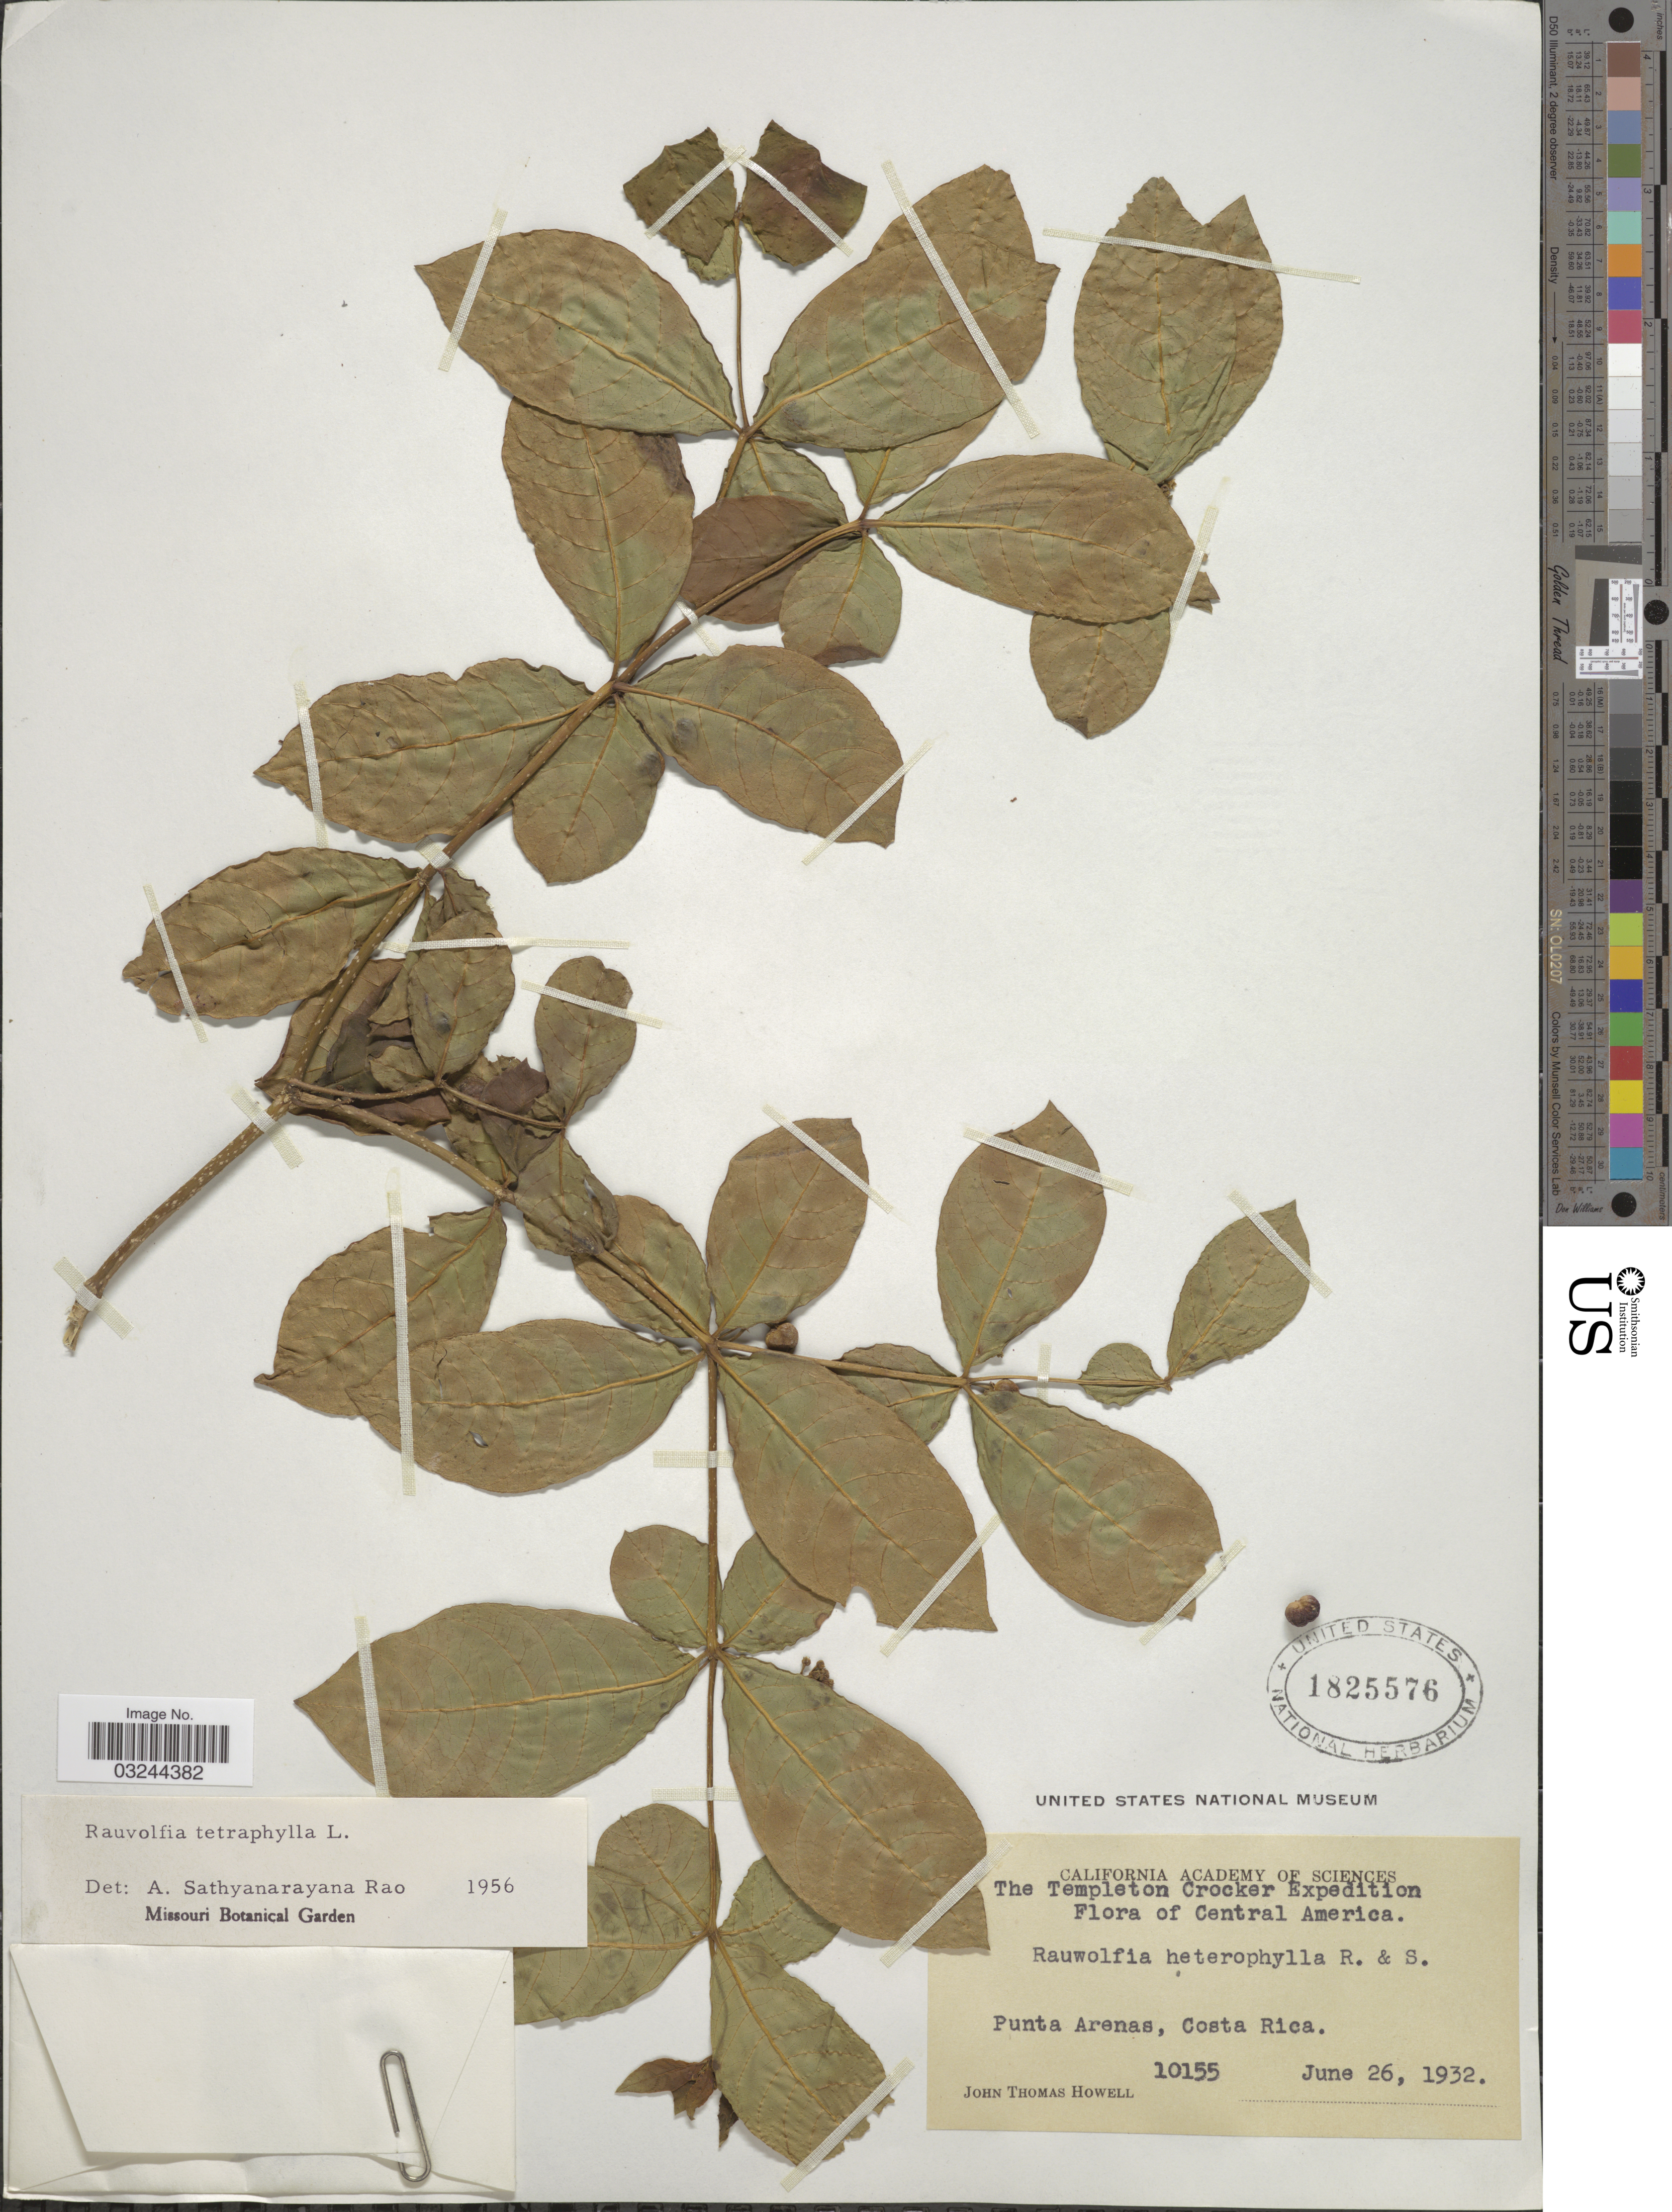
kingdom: Plantae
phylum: Tracheophyta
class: Magnoliopsida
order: Gentianales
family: Apocynaceae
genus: Rauvolfia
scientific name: Rauvolfia tetraphylla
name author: L.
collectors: J. T. Howell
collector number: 10155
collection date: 1932-06-26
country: Costa Rica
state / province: Puntarenas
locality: Punta Arenas.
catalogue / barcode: US 1825576